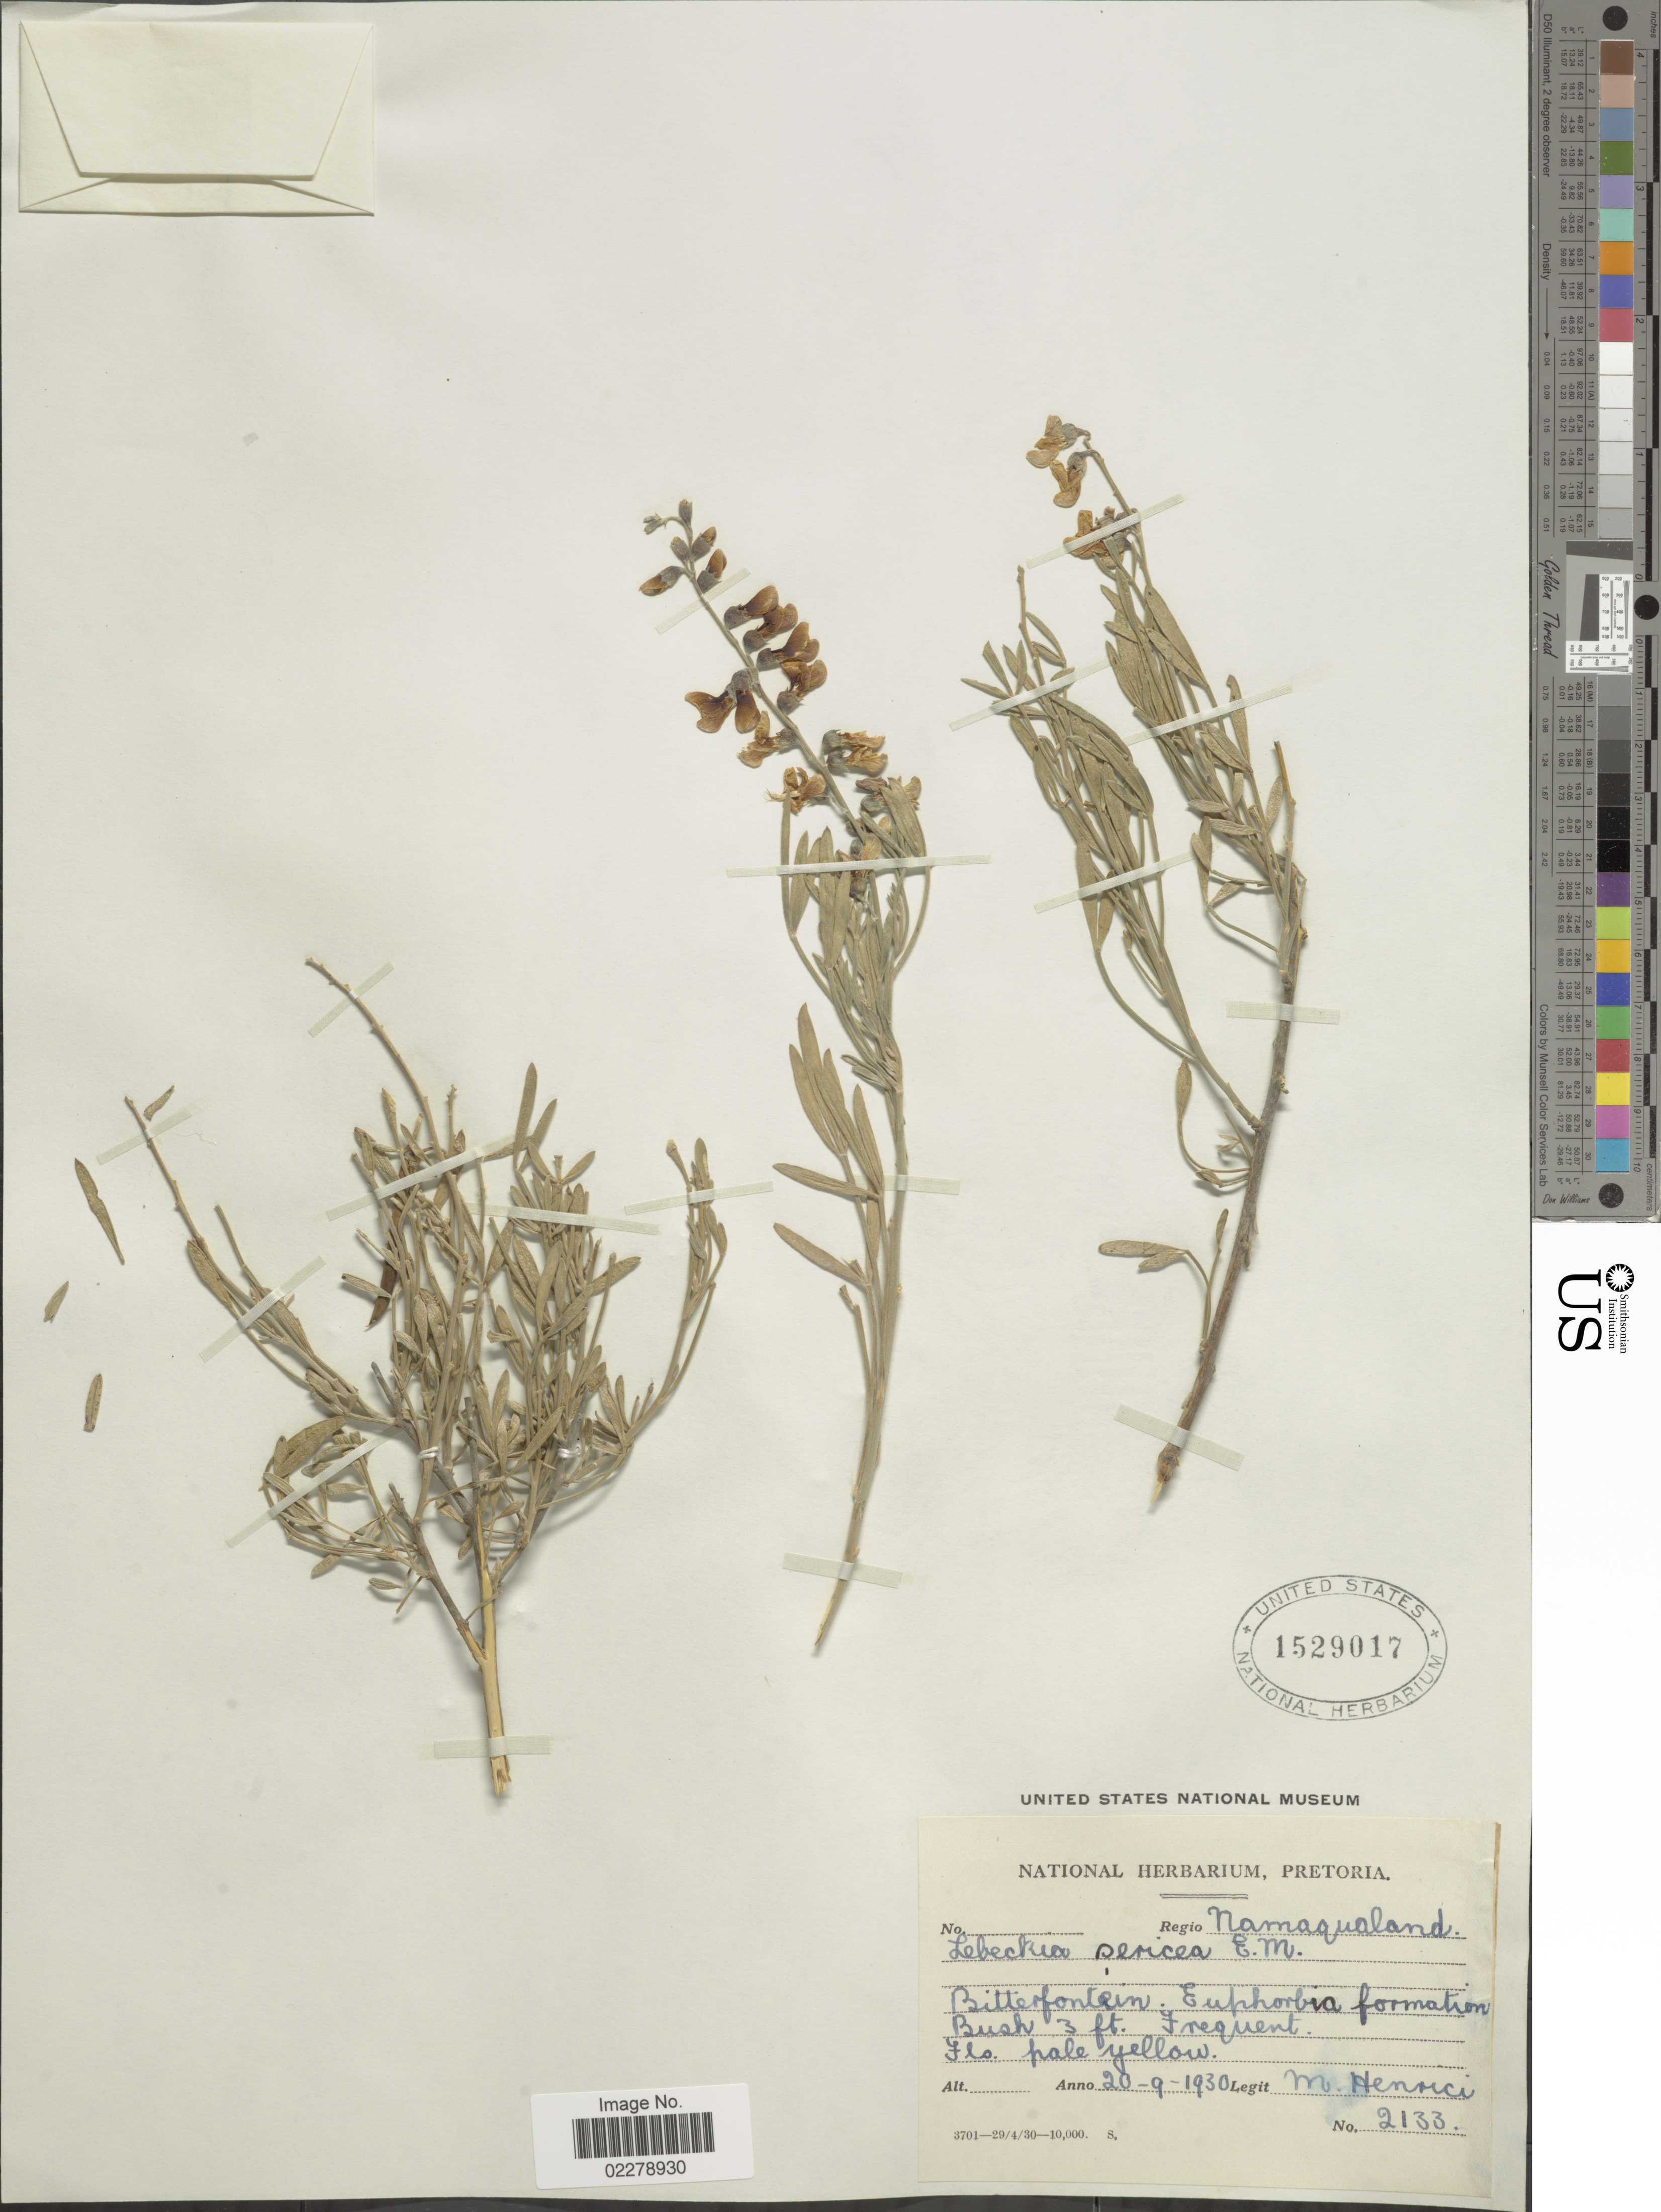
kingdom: Plantae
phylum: Tracheophyta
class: Magnoliopsida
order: Fabales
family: Fabaceae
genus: Lebeckia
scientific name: Lebeckia sericea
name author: Thunb.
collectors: M. Henrici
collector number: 2133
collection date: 1930-09-20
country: South Africa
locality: Namaqualand. Bitterfontein. Euphorbia formation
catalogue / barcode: US 1529017